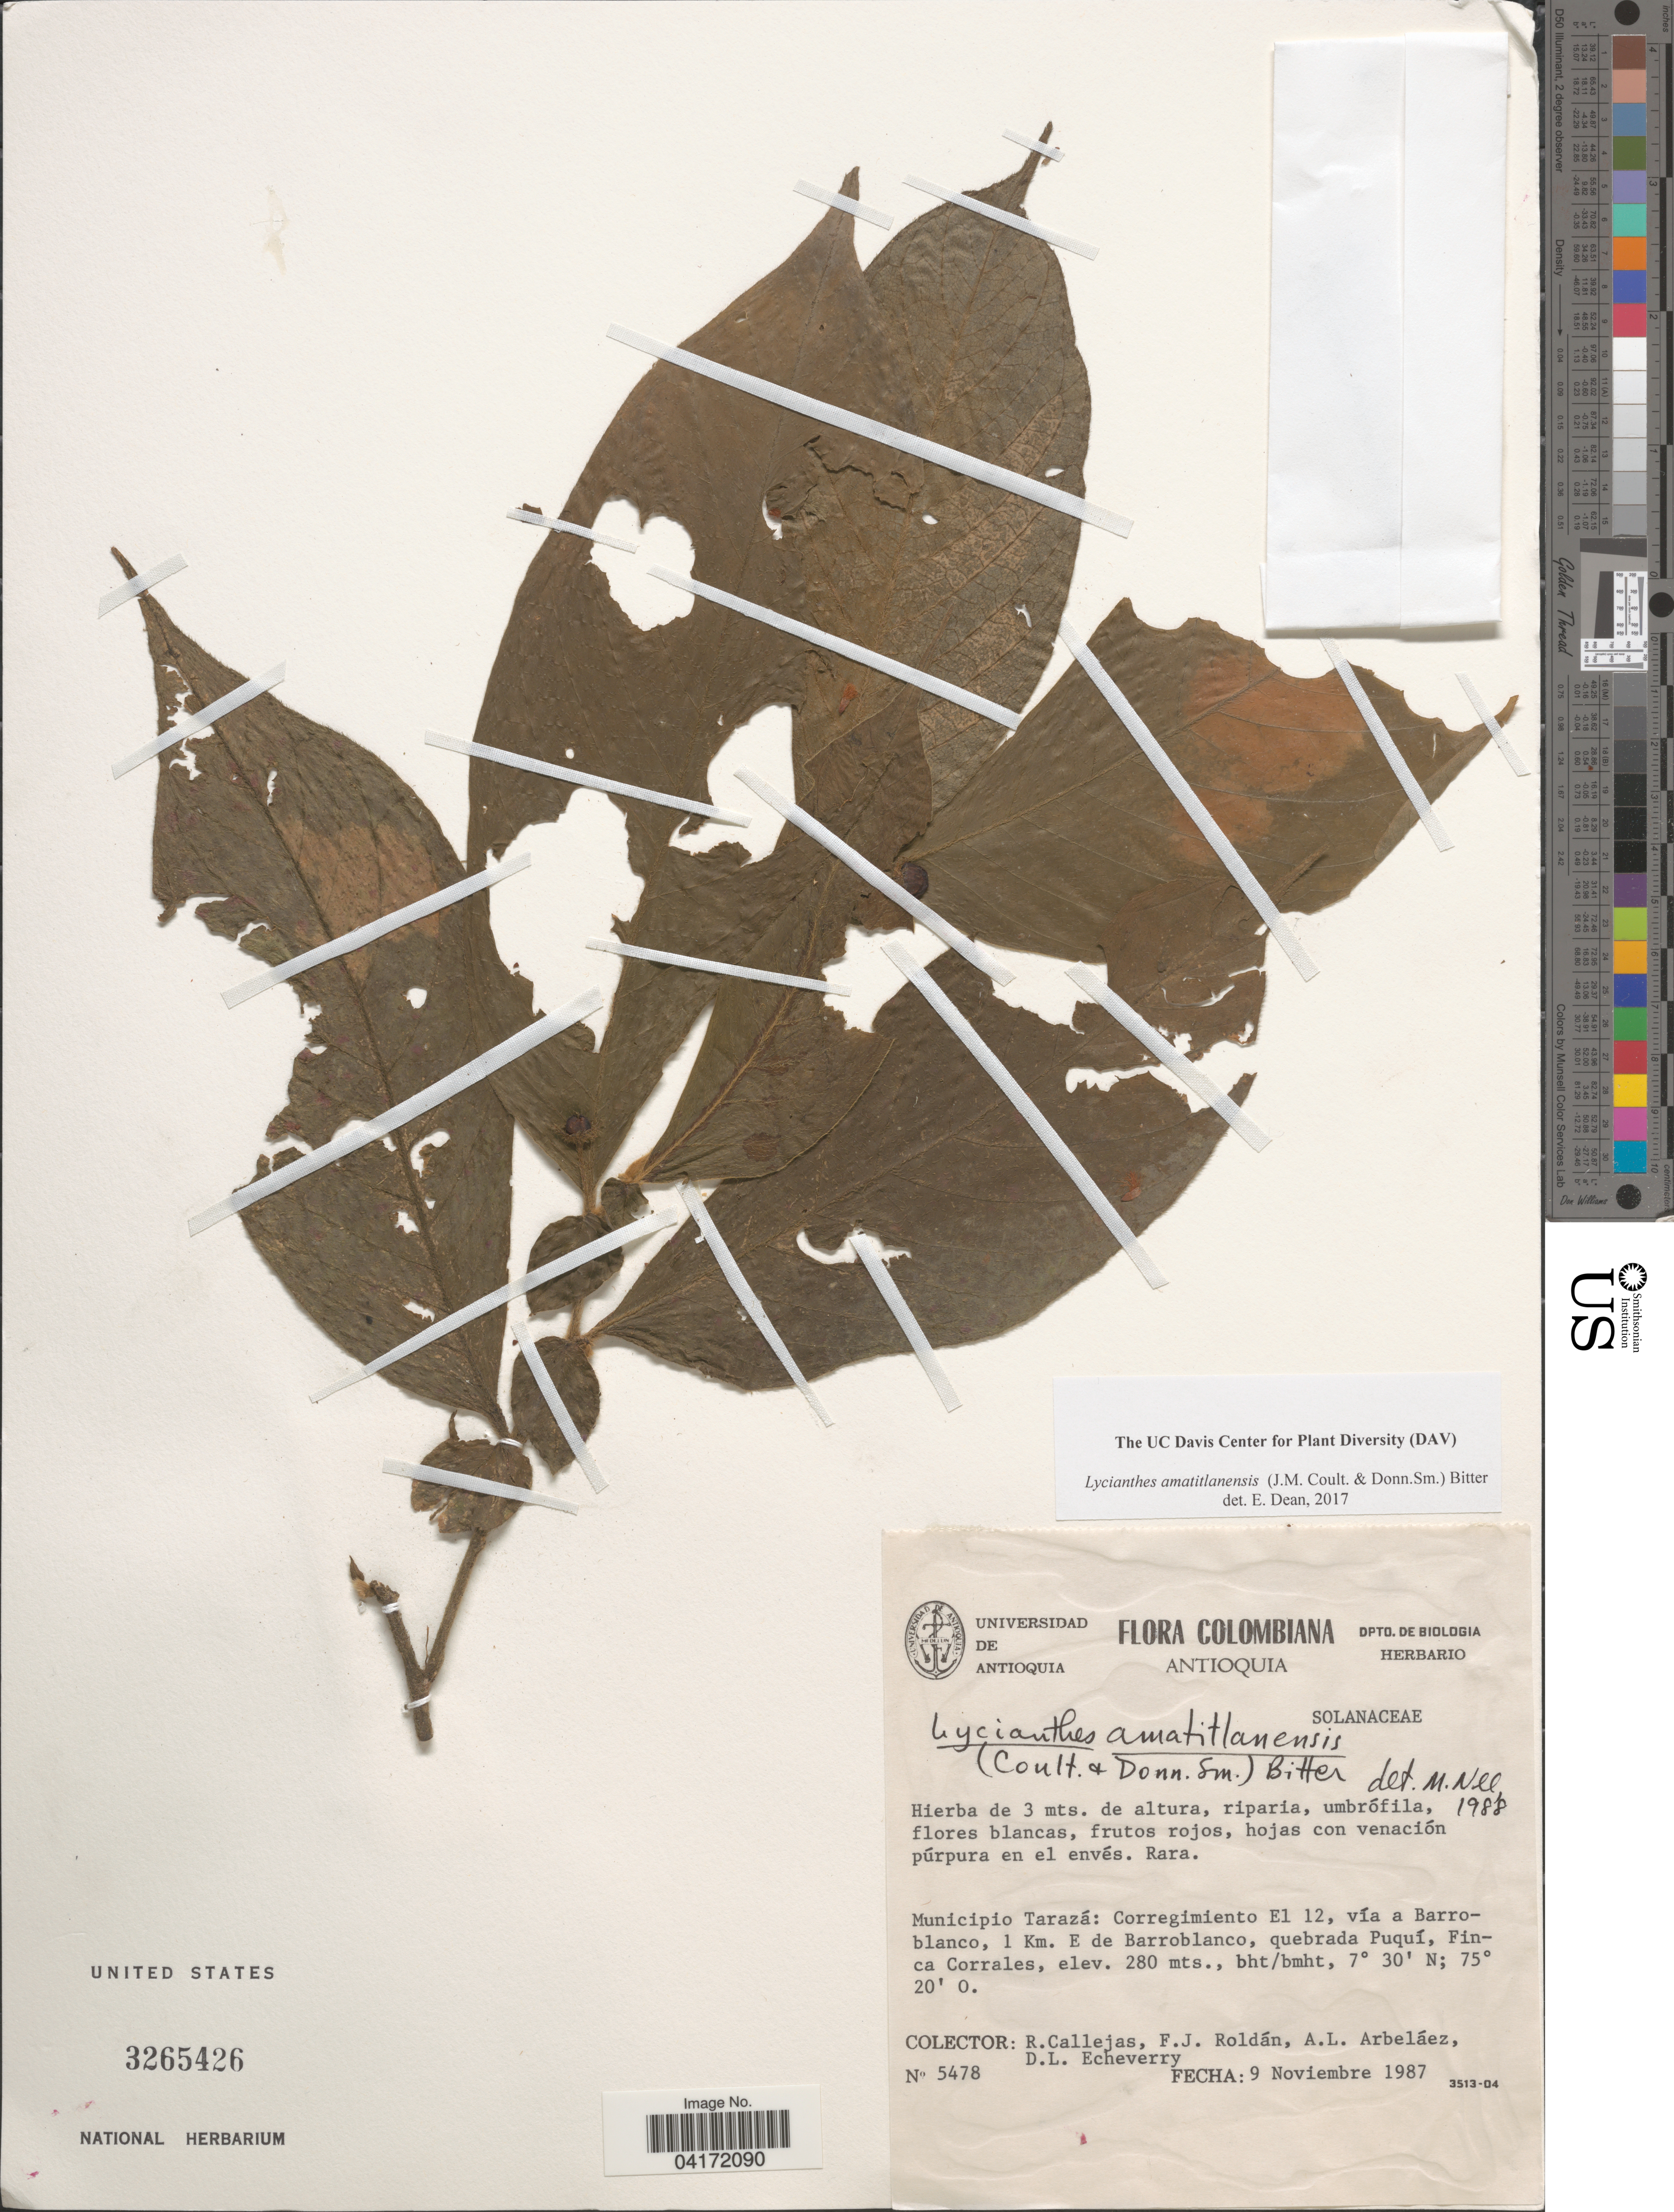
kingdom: Plantae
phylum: Tracheophyta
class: Magnoliopsida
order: Solanales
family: Solanaceae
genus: Lycianthes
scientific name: Lycianthes amatitlanensis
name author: (J.M. Coult. & Donn. Sm.) Bitter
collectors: R. Callejas, F. J. Roldán, A. Arbeláez Alvarez & D. Echeverry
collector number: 5478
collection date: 1987-11-09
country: Colombia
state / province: Antioquia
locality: Municipio Tarazá: Corregimiento El 12, vía a Barroblanco, 1 Km. E de Barroblanco, quebrada Puquí, Finca Corrales.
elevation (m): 280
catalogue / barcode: US 3265426